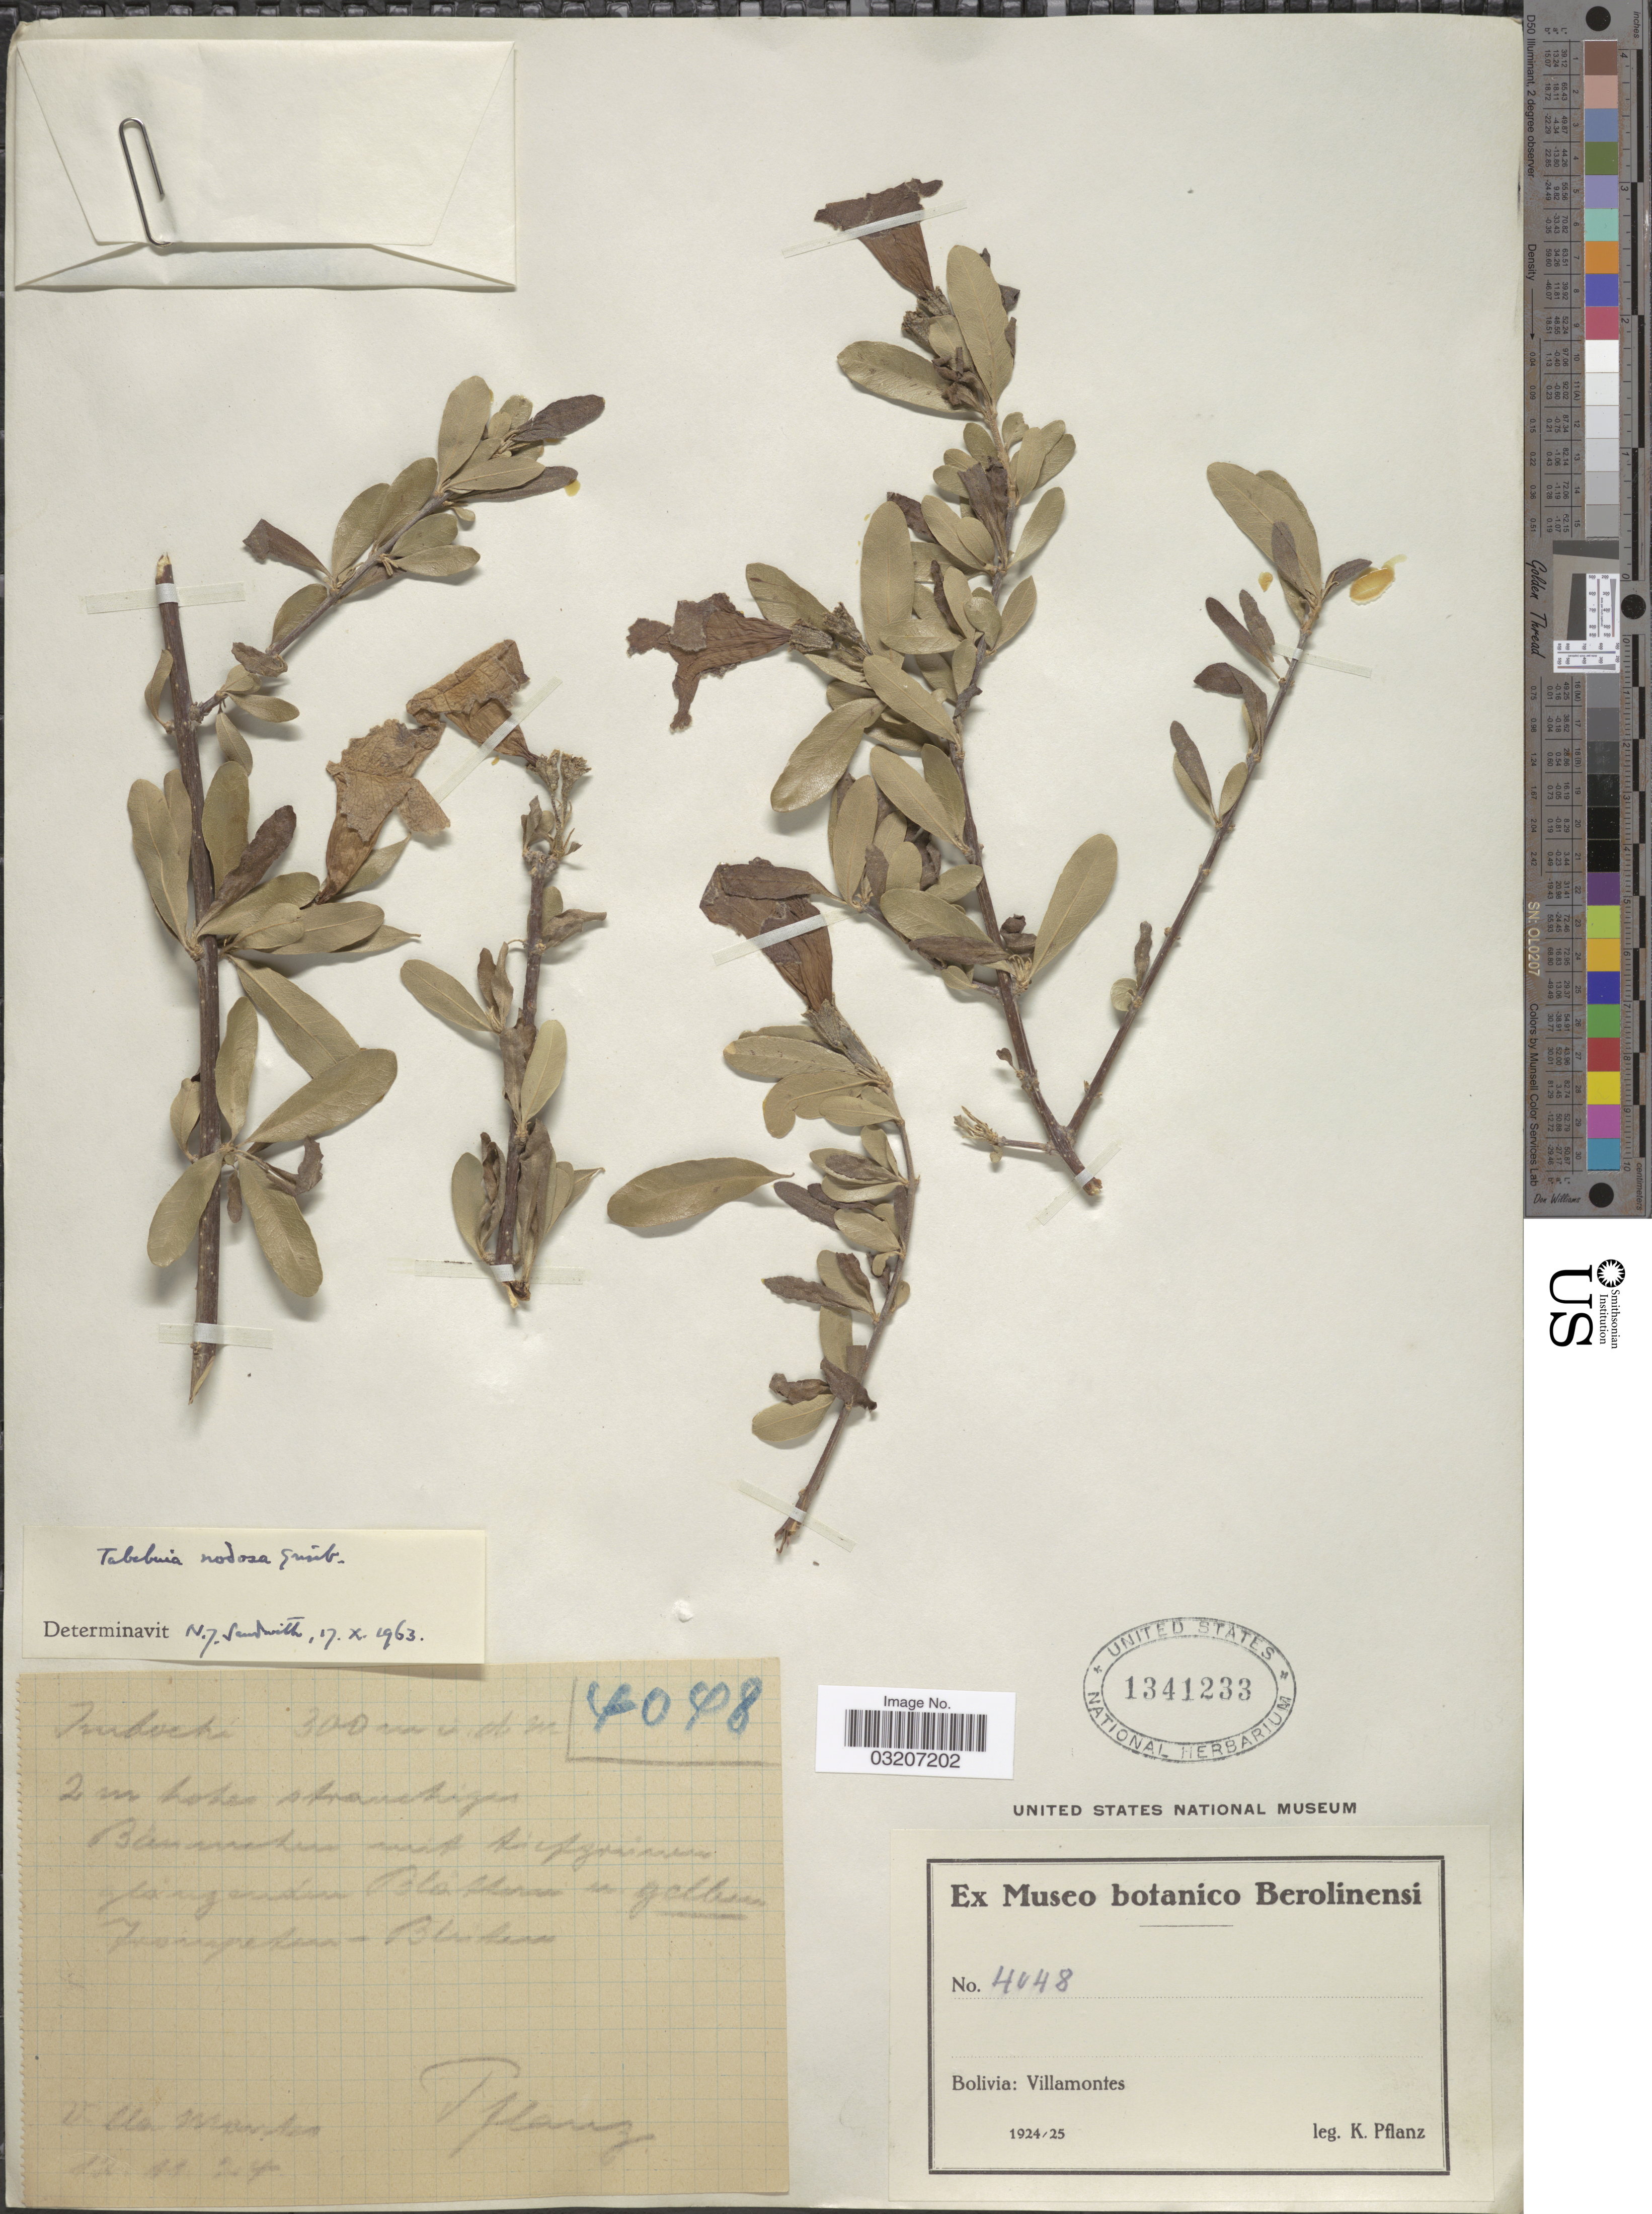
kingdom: Plantae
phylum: Tracheophyta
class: Magnoliopsida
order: Lamiales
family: Bignoniaceae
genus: Tabebuia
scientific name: Tabebuia nodosa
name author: (Griseb.) Griseb.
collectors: K. Pflanz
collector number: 4048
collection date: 1924-11-12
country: Bolivia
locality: Villa montes.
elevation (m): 300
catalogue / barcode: US 1341233